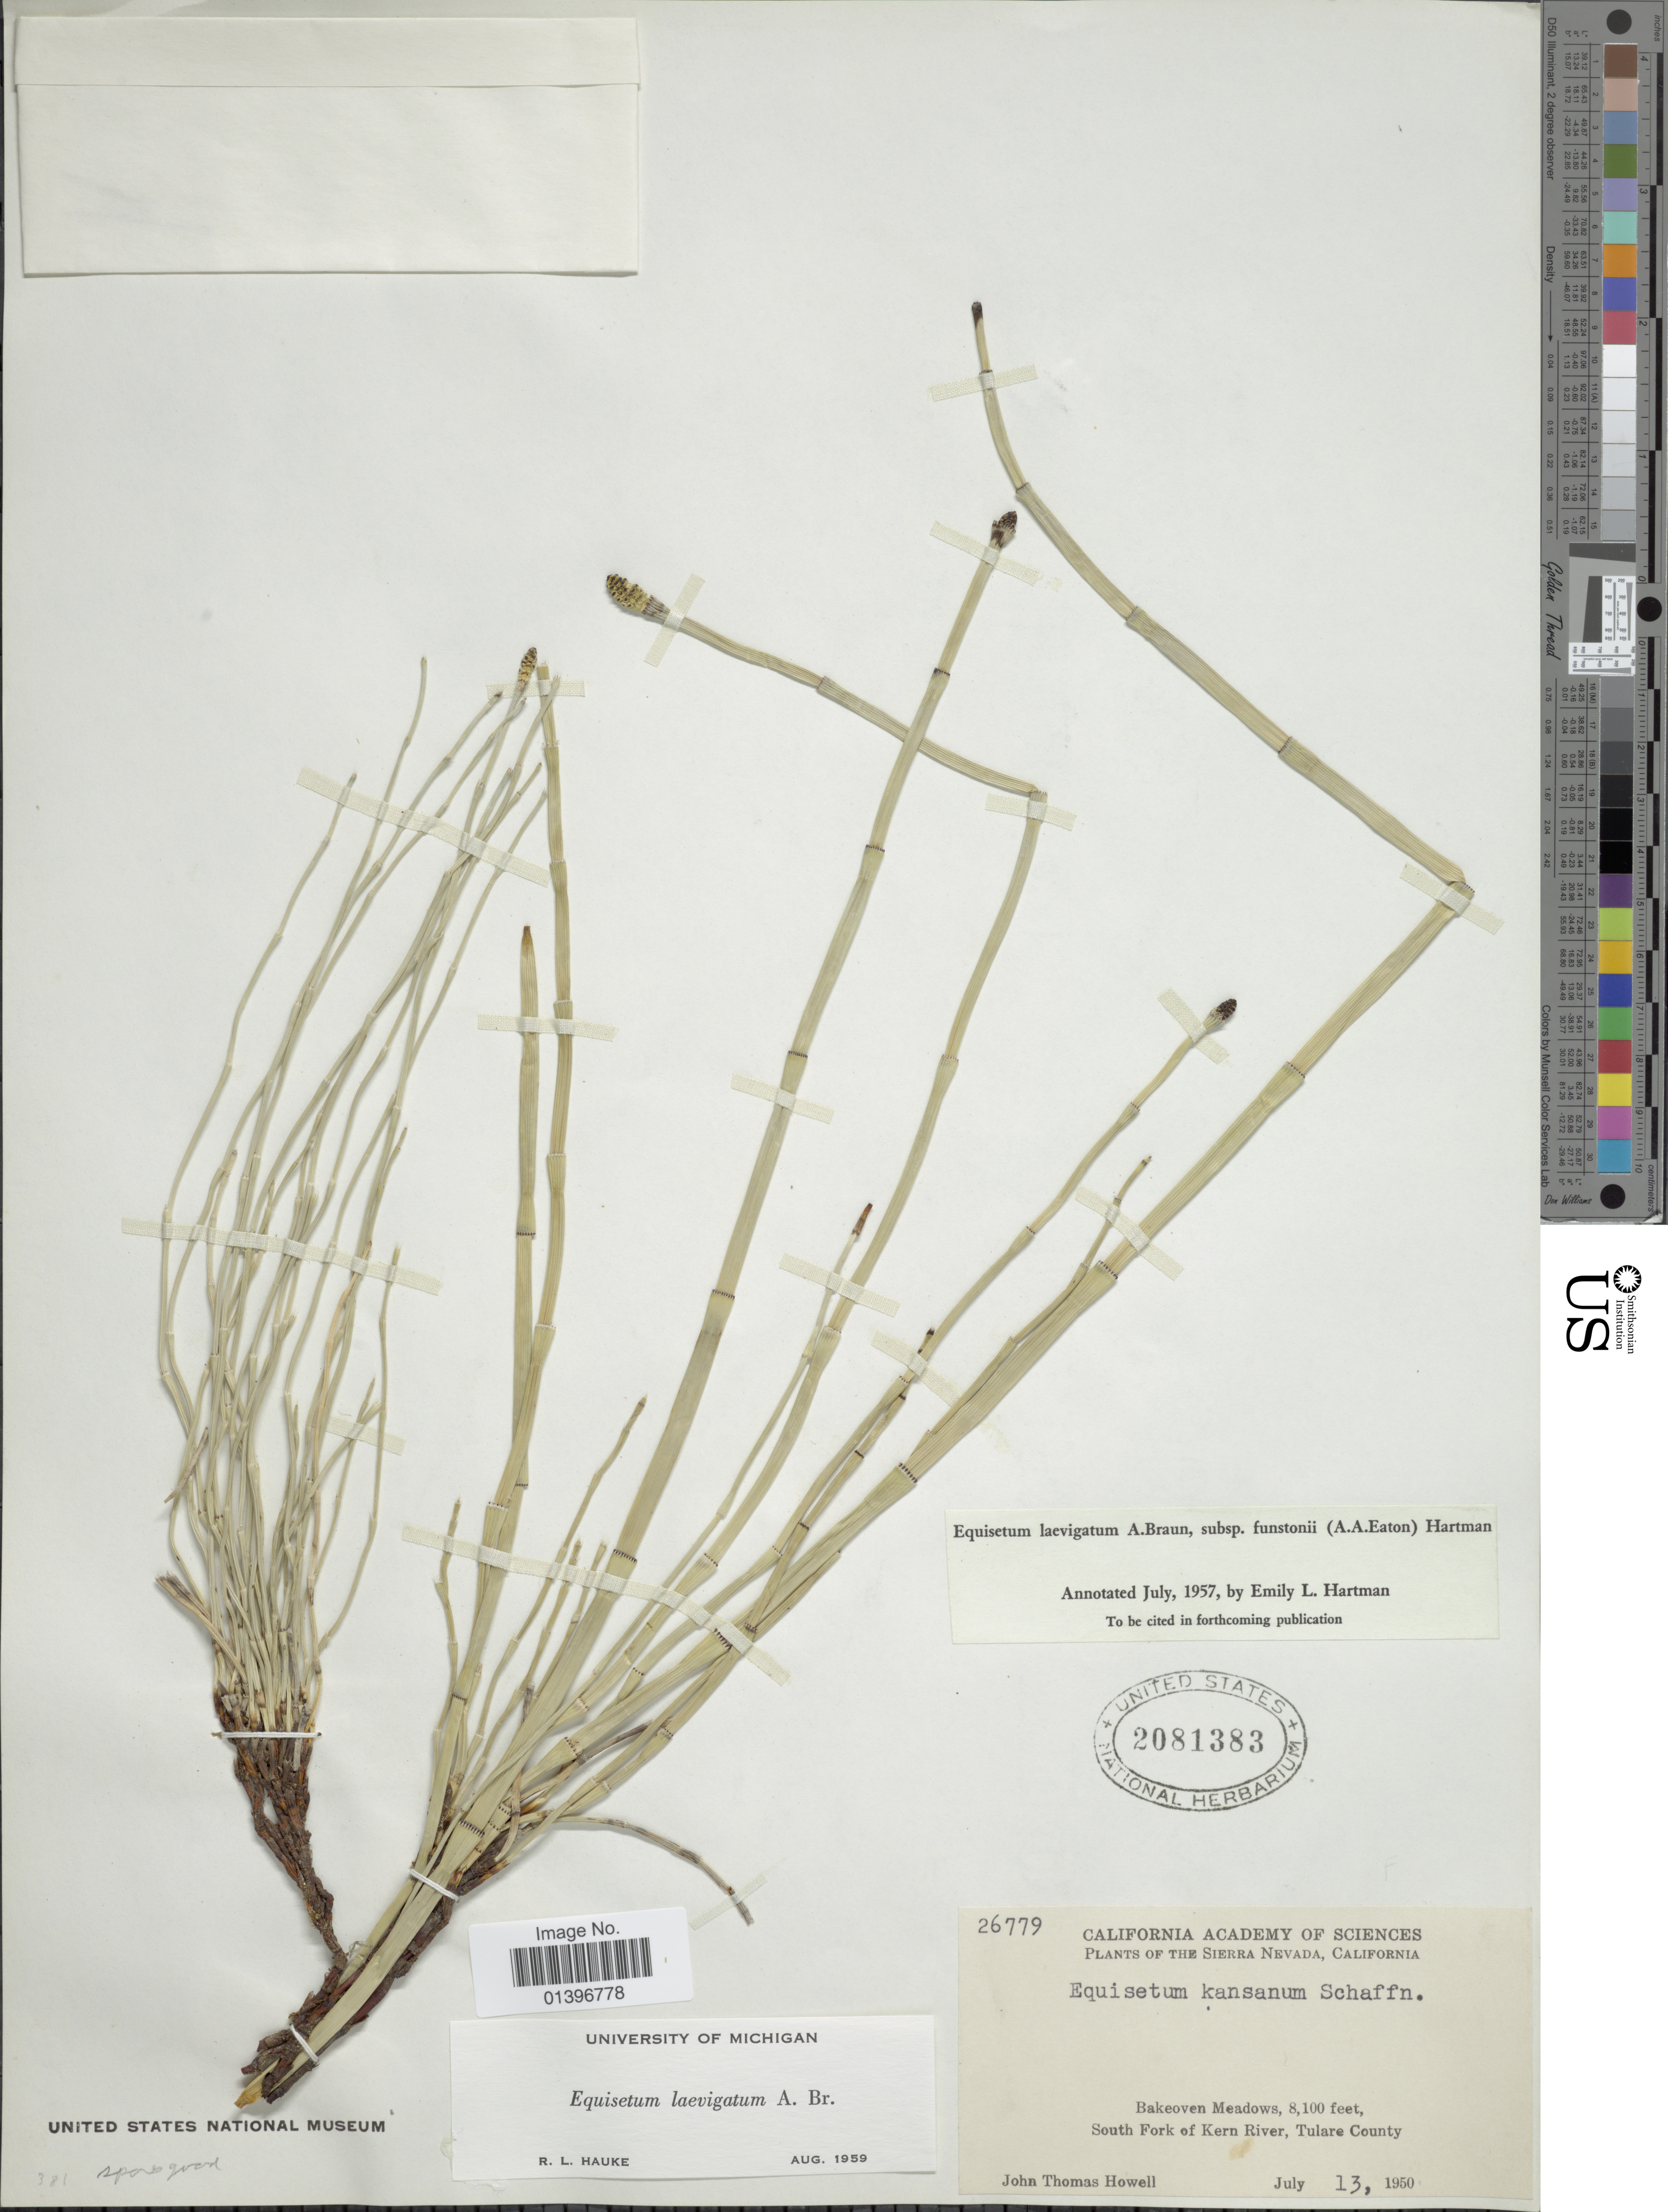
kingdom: Plantae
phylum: Tracheophyta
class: Polypodiopsida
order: Equisetales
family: Equisetaceae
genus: Equisetum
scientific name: Equisetum laevigatum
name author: A. Braun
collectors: J. T. Howell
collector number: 26779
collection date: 1950-07-13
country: United States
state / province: California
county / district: Tulare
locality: Sierra Nevada. Bakeoven Meadows, South Fork of Kern River, Tulare County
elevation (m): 2469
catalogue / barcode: US 2081383